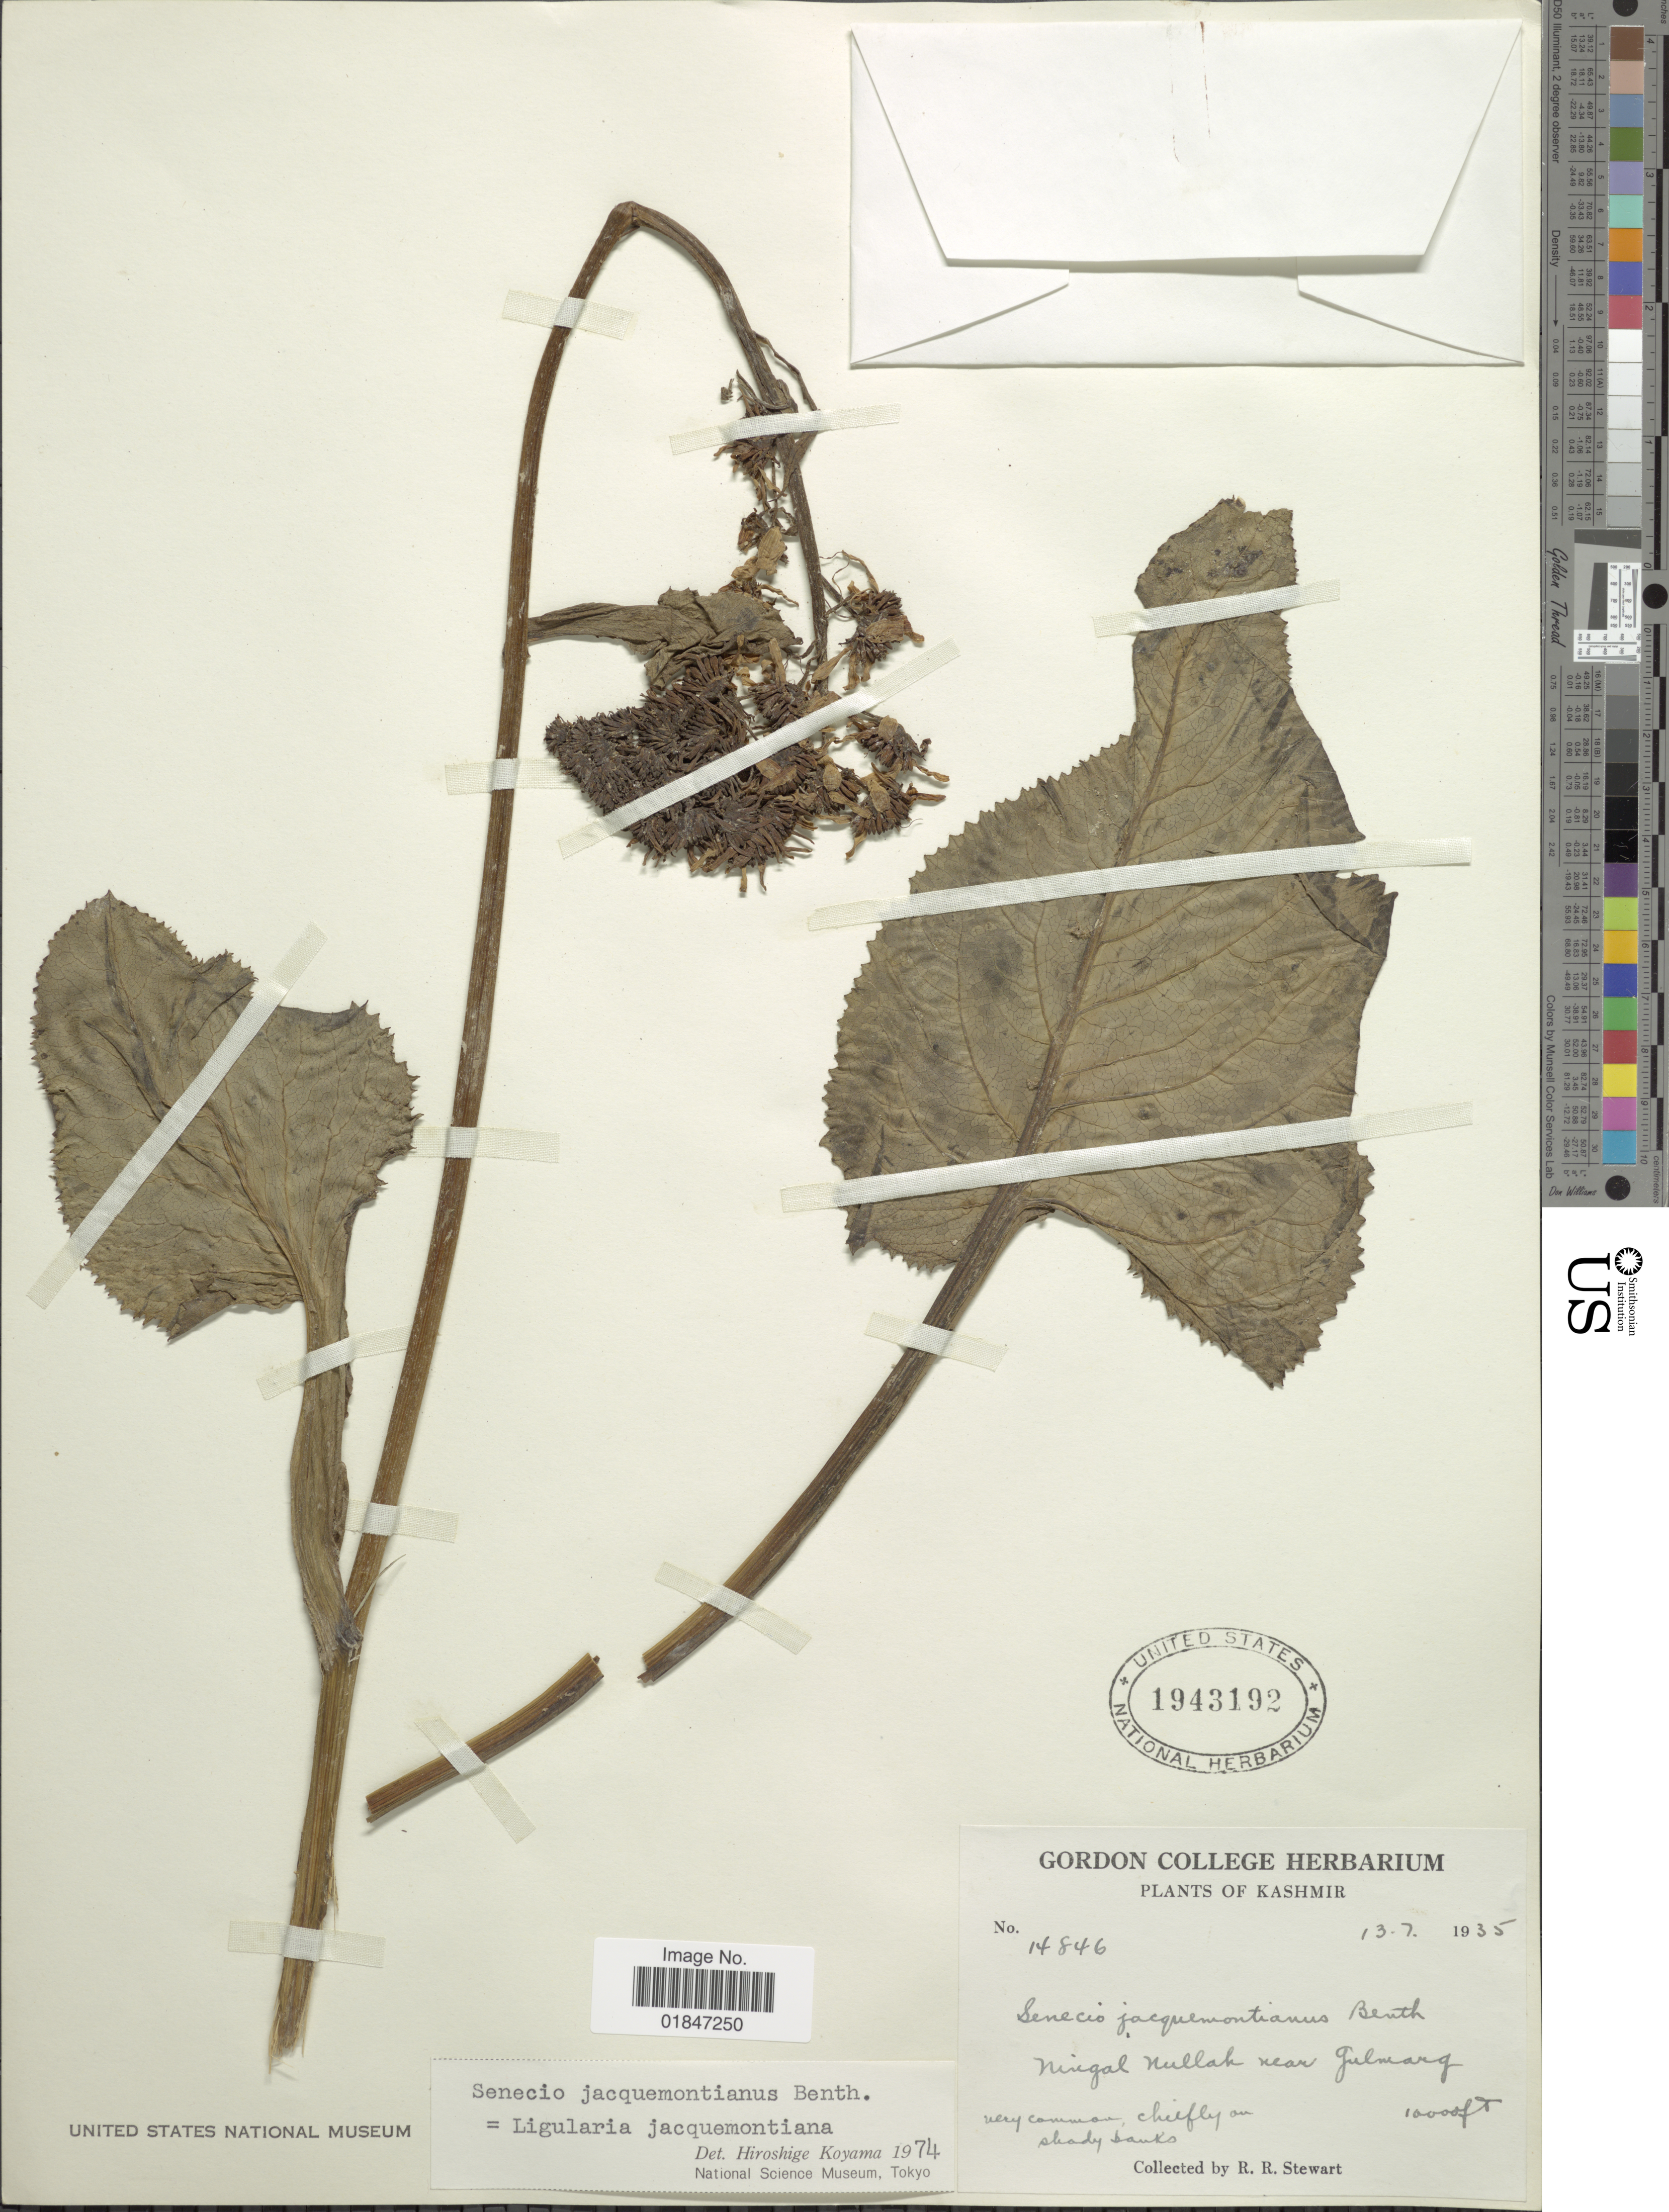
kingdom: Plantae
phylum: Tracheophyta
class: Magnoliopsida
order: Asterales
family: Asteraceae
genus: Ligularia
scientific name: Ligularia jacquemontiana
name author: (Decne.) M.A. Rau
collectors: R. R. Stewart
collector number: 14846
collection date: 1935-07-13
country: India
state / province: Jammu and Kashmir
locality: Kashmir. Ningal Nullah near Gulmarg.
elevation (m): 3048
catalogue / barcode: US 1943192